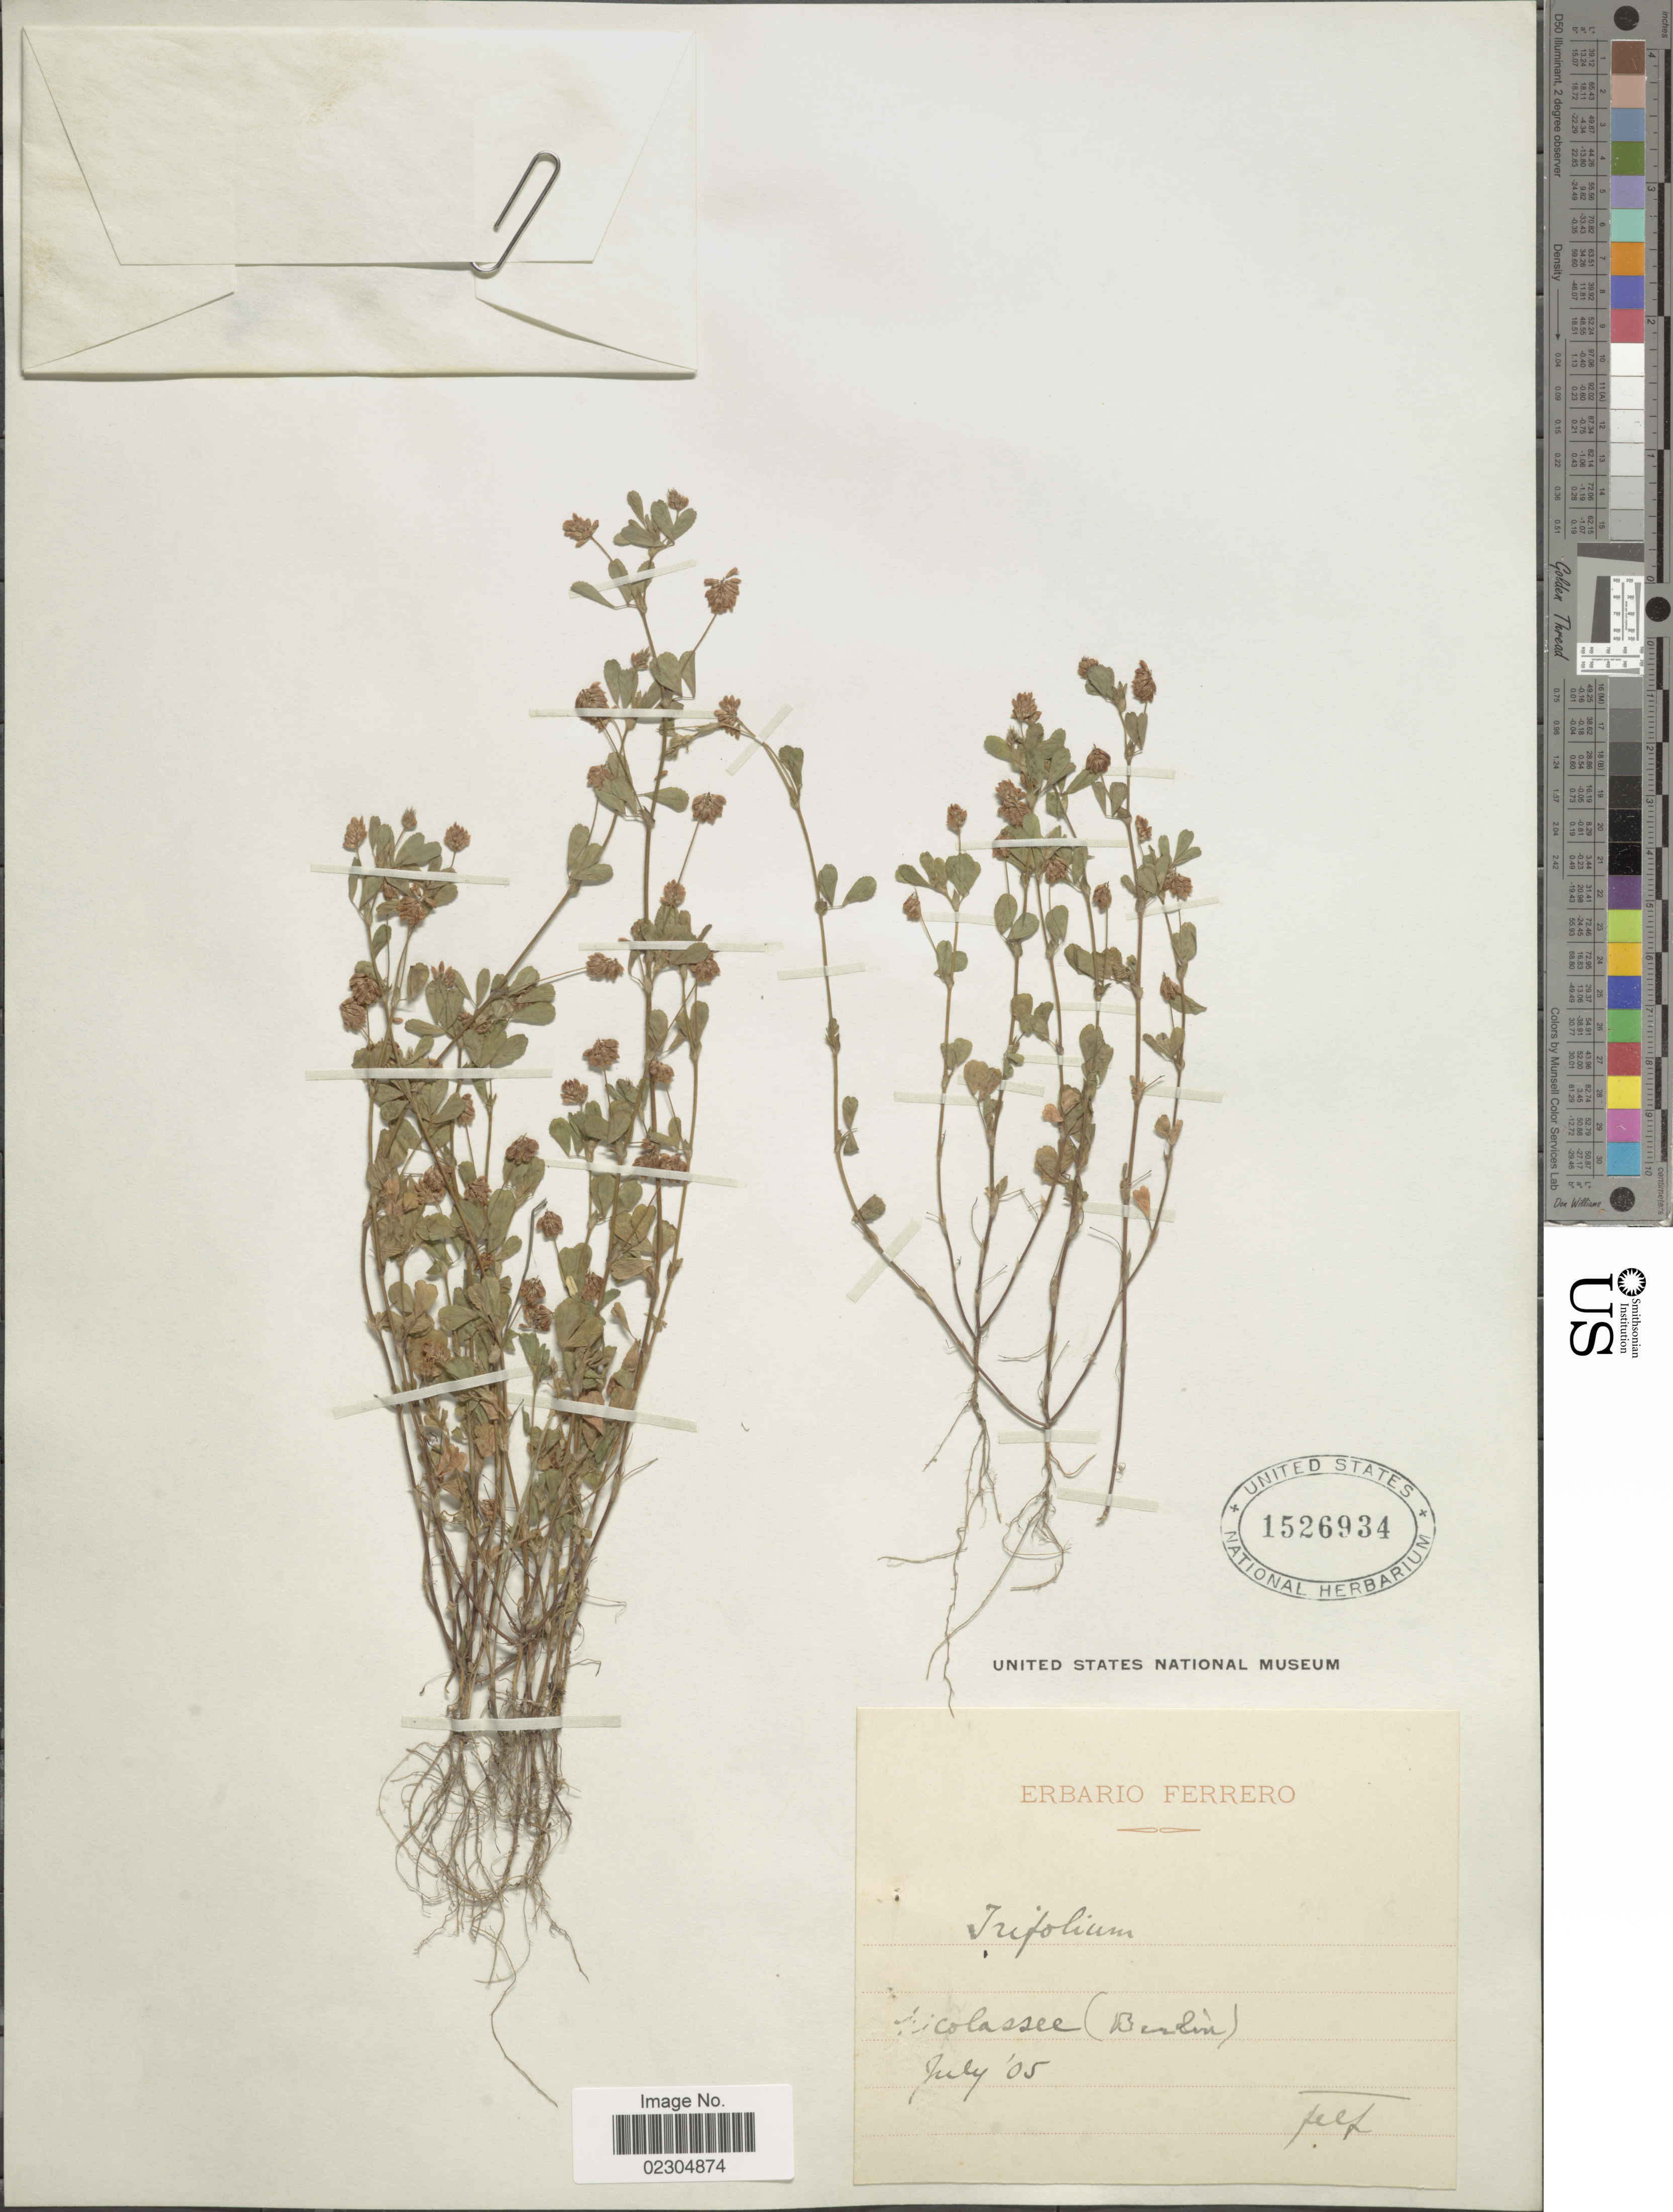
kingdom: Plantae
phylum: Tracheophyta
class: Magnoliopsida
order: Fabales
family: Fabaceae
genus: Trifolium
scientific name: Trifolium sp.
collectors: F. Ferrero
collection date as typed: Transcribed d/m/y: /7/5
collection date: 1905-07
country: Germany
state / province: Berlin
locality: Nicolassee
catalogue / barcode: US 1526934